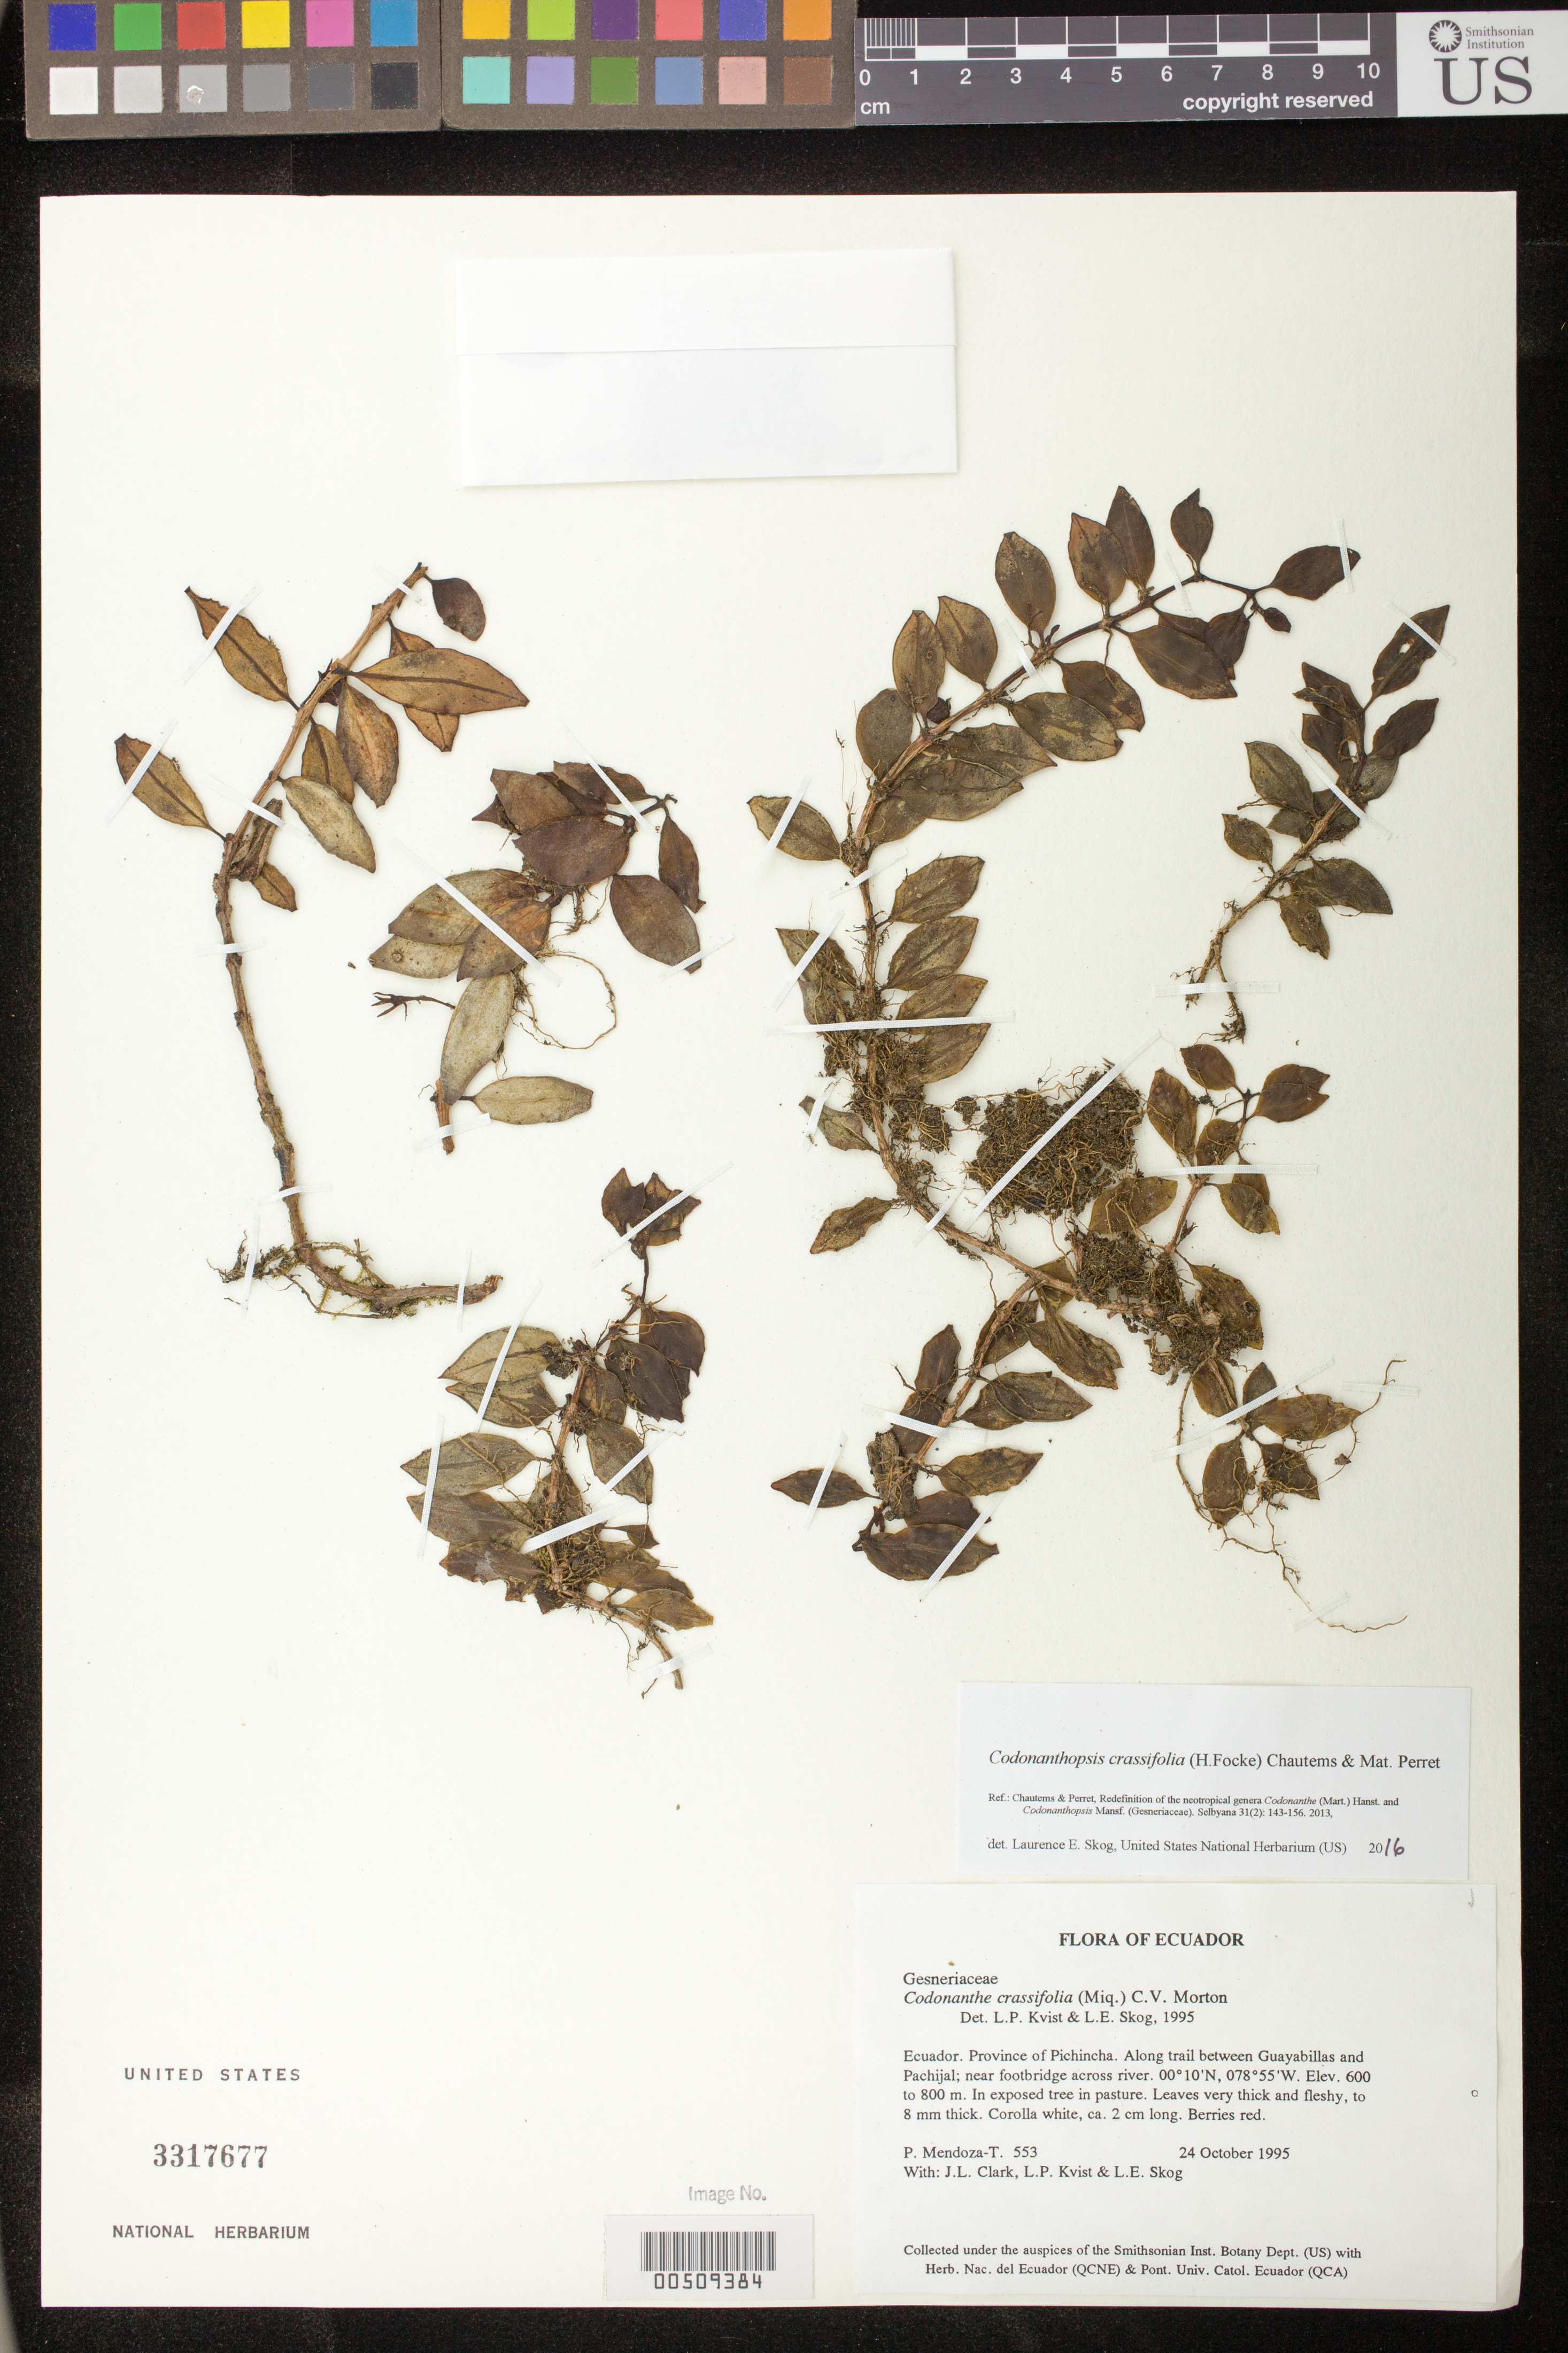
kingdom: Plantae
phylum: Tracheophyta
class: Magnoliopsida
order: Lamiales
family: Gesneriaceae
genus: Codonanthopsis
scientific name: Codonanthopsis crassifolia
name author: (H. Focke) Chautems & Mat.Perret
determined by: Skog, Laurence E.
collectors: P. Mendoza-T., J. L. Clark, L. P. Kvist & L. E. Skog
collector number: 553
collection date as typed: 24 Oct 1995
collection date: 1995-10-24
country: Ecuador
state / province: Pichincha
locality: Along trail between Guayabillas and Pachijal; near footbridge across river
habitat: In exposed tree in pasture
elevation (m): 600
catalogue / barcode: US 3317677